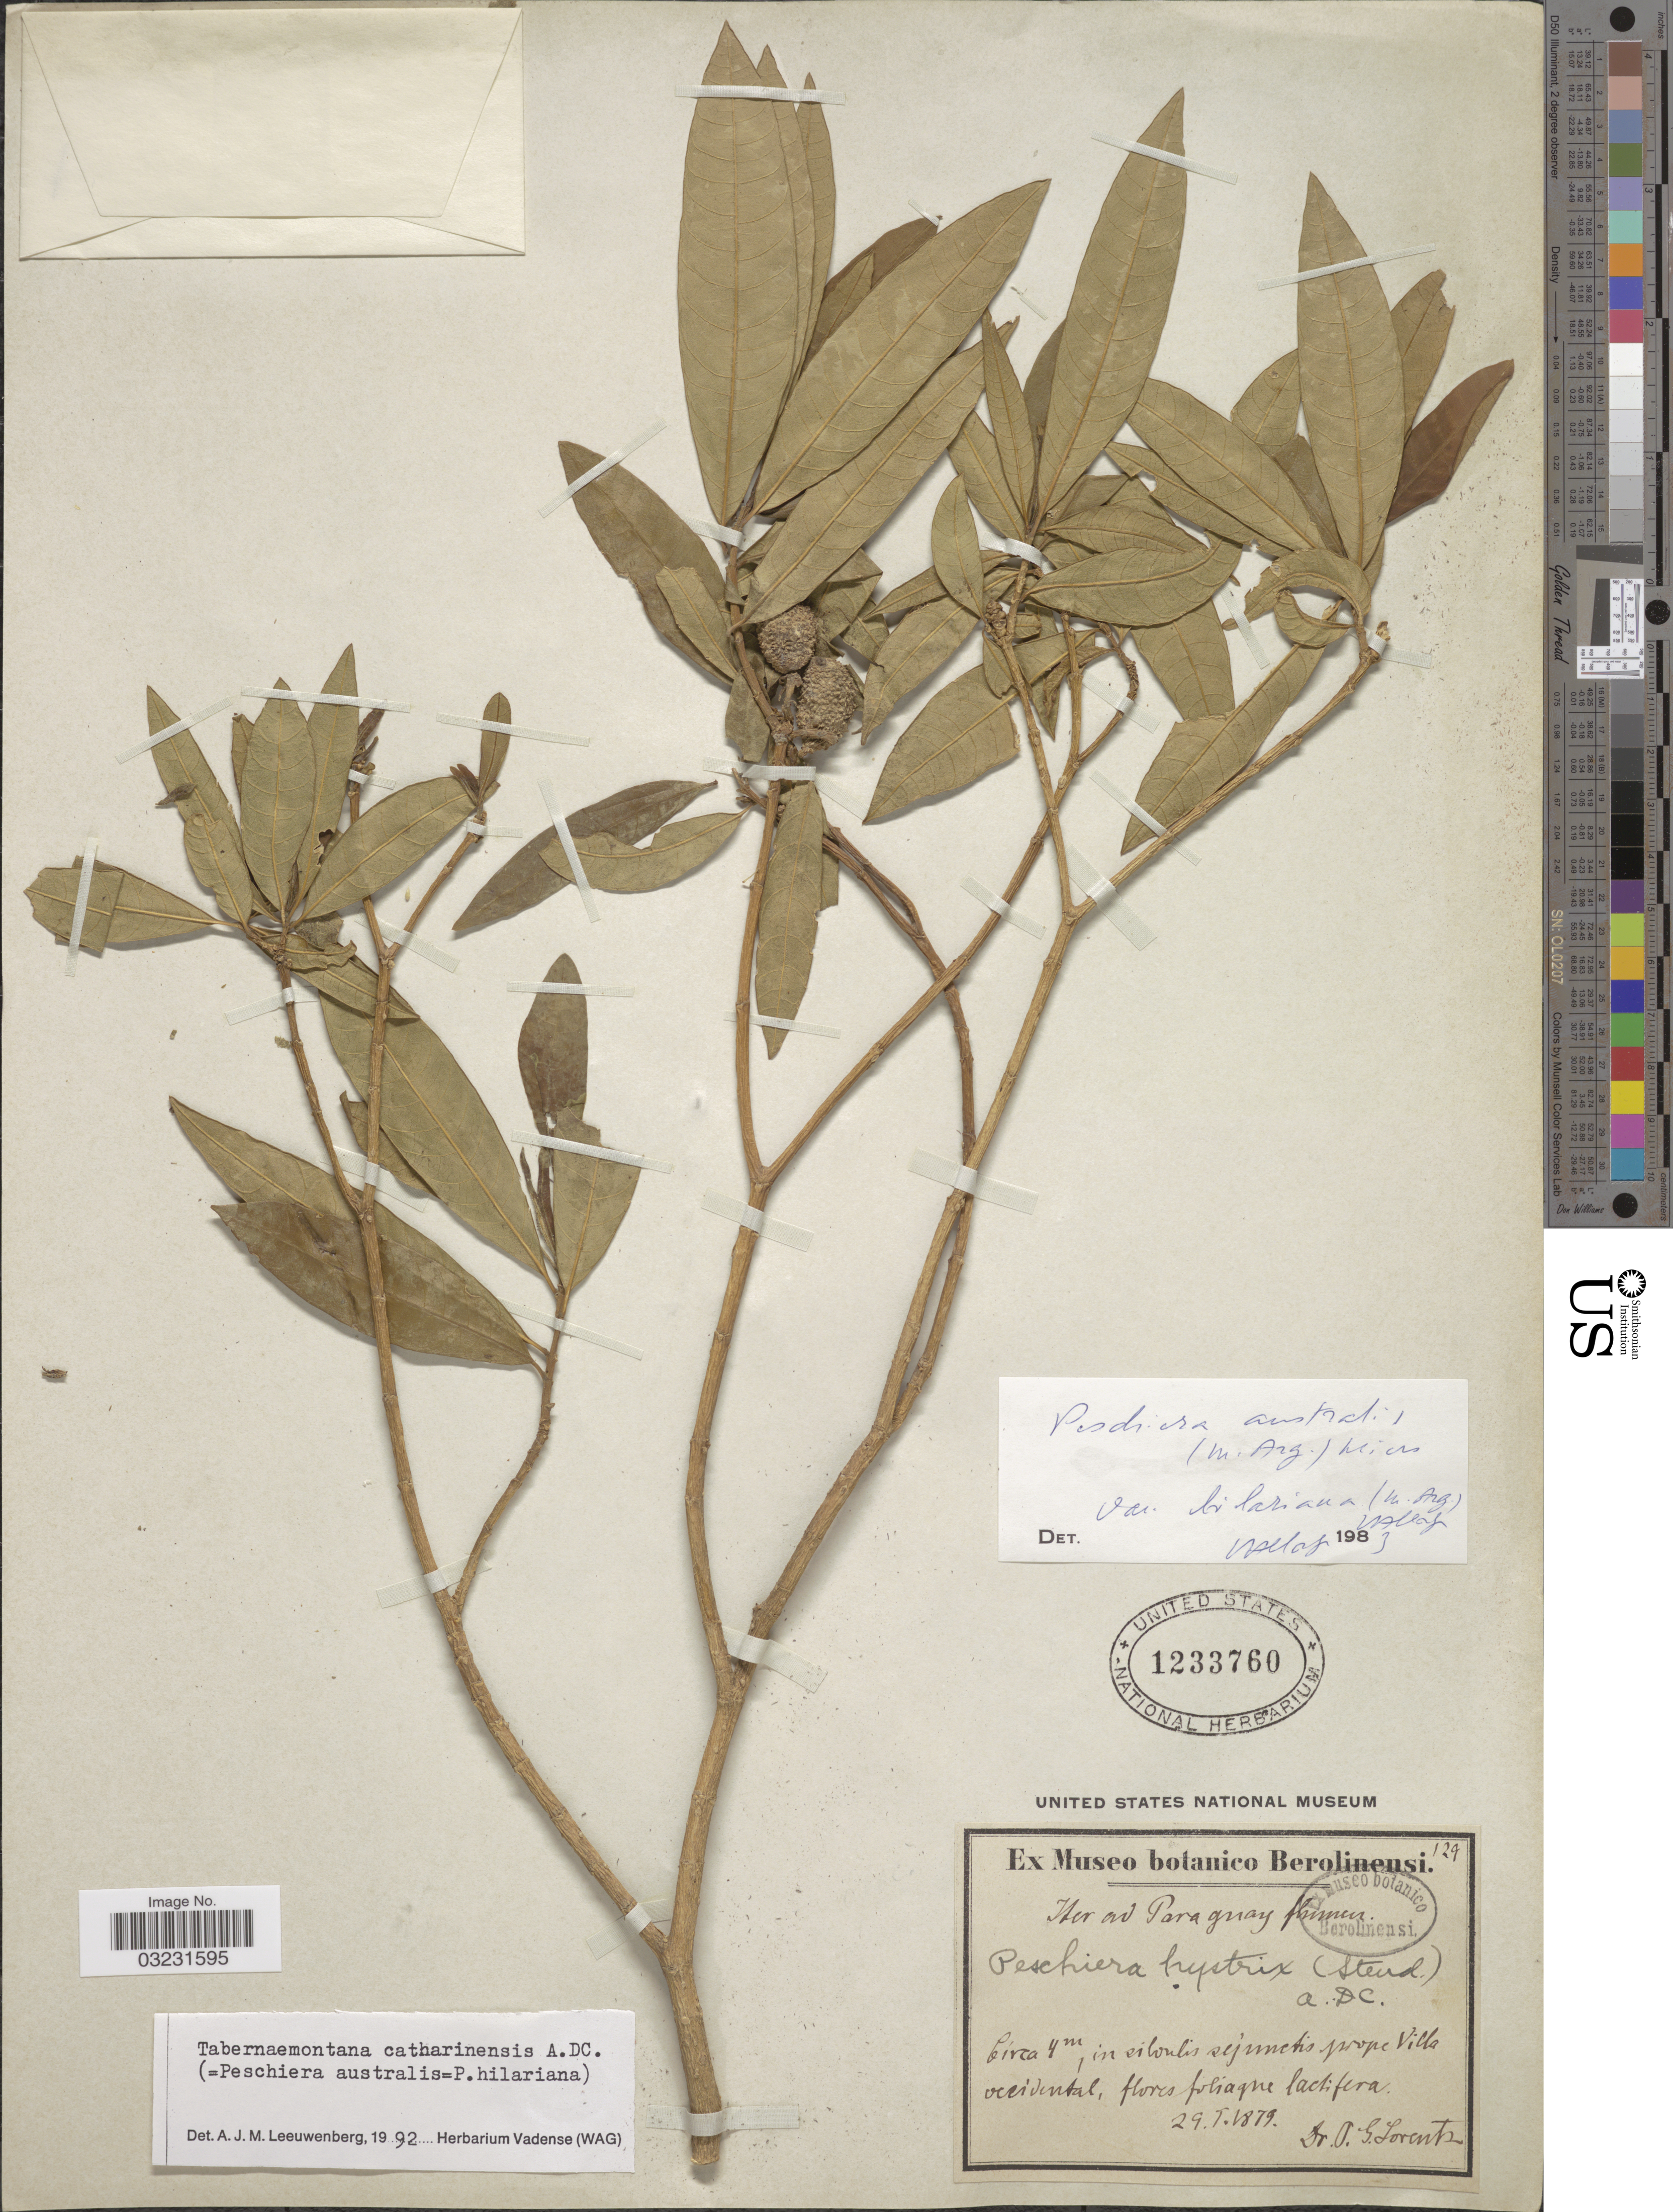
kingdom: Plantae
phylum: Tracheophyta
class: Magnoliopsida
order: Gentianales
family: Apocynaceae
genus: Tabernaemontana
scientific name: Tabernaemontana catharinensis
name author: A. DC.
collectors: P. G. Lorentz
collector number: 129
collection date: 1879-01-29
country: Paraguay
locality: Iter ad Paraguay flumen. In silvulis sejunetis [interpreted] prope Villa occidental.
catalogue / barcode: US 1233760